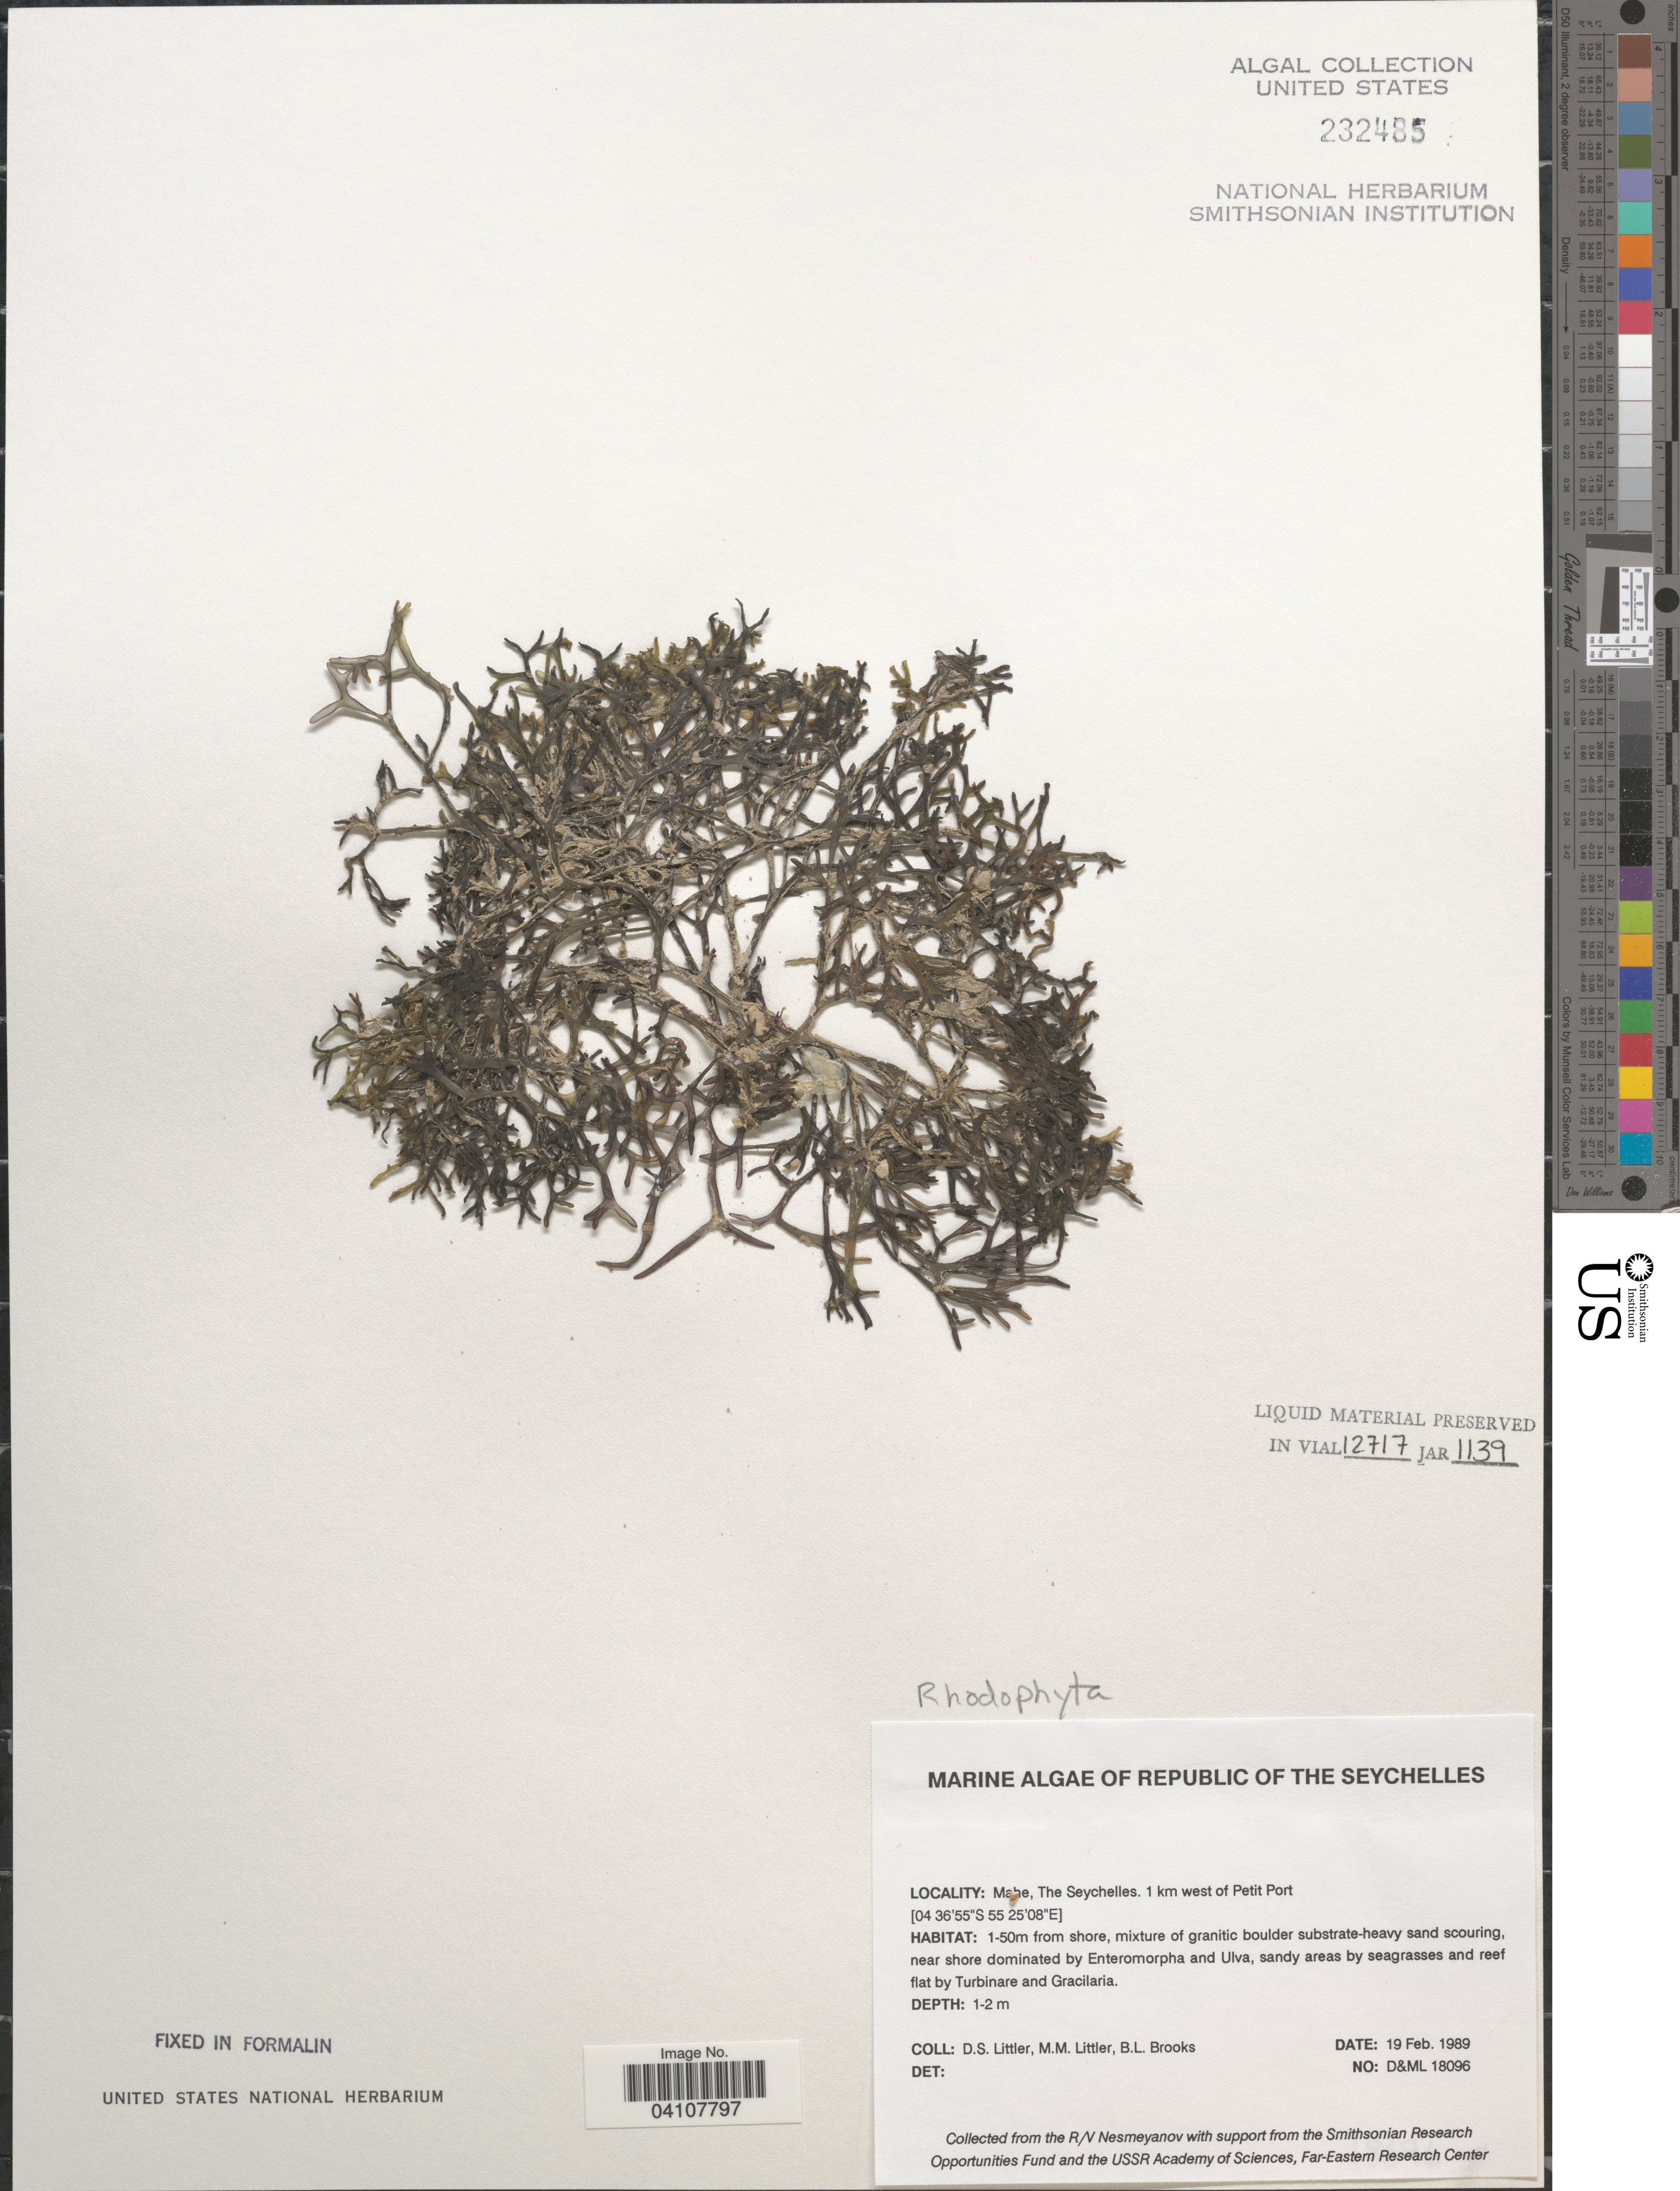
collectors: D. S. Littler & B. Brooks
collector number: D&ML18096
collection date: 1989-02-19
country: Seychelles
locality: Republic of the Seychelles. Mahe. 1 km west of Petit Port. 1-50m from shore.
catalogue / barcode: US 232485